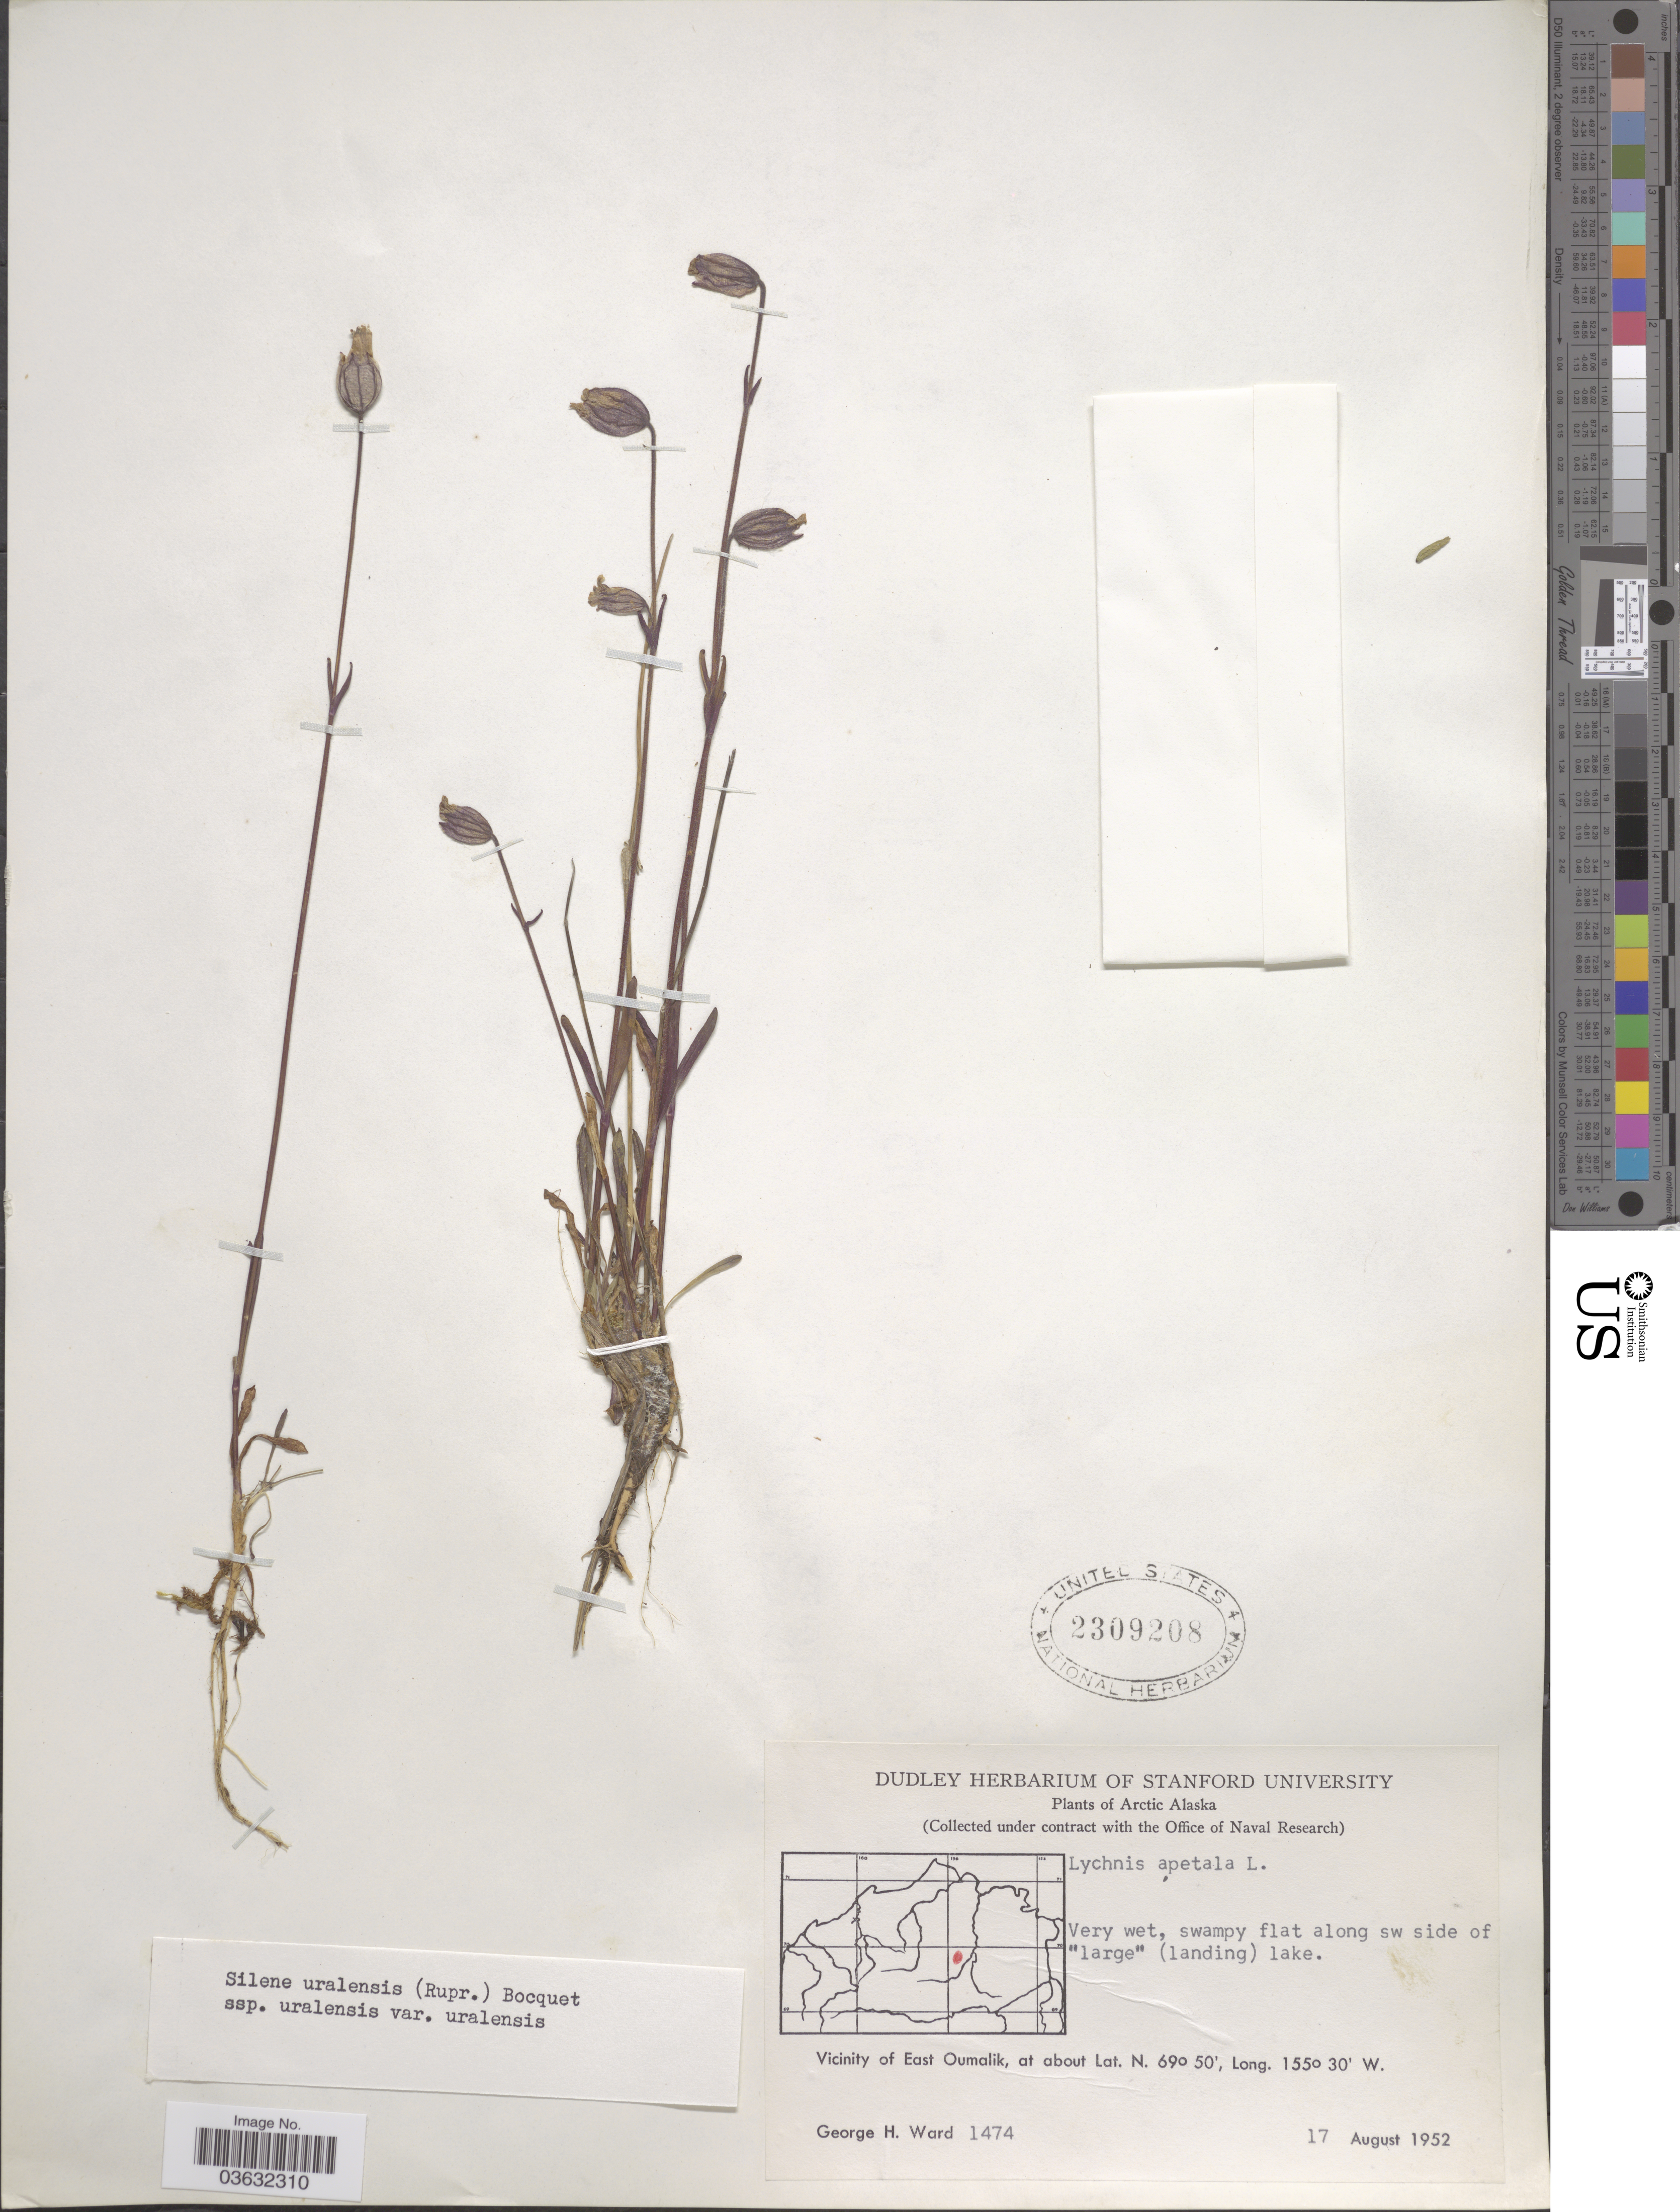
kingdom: Plantae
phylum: Tracheophyta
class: Magnoliopsida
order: Caryophyllales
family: Caryophyllaceae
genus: Silene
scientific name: Silene uralensis subsp. uralensis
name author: (Rupr.) Bocquet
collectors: G. H. Ward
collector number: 1474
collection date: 1952-08-17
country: United States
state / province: Alaska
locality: Arctic Alaska. Swampy flat along sw side of "large" (landing) lake. Vicinity of East Oumalik.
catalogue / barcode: US 2309208